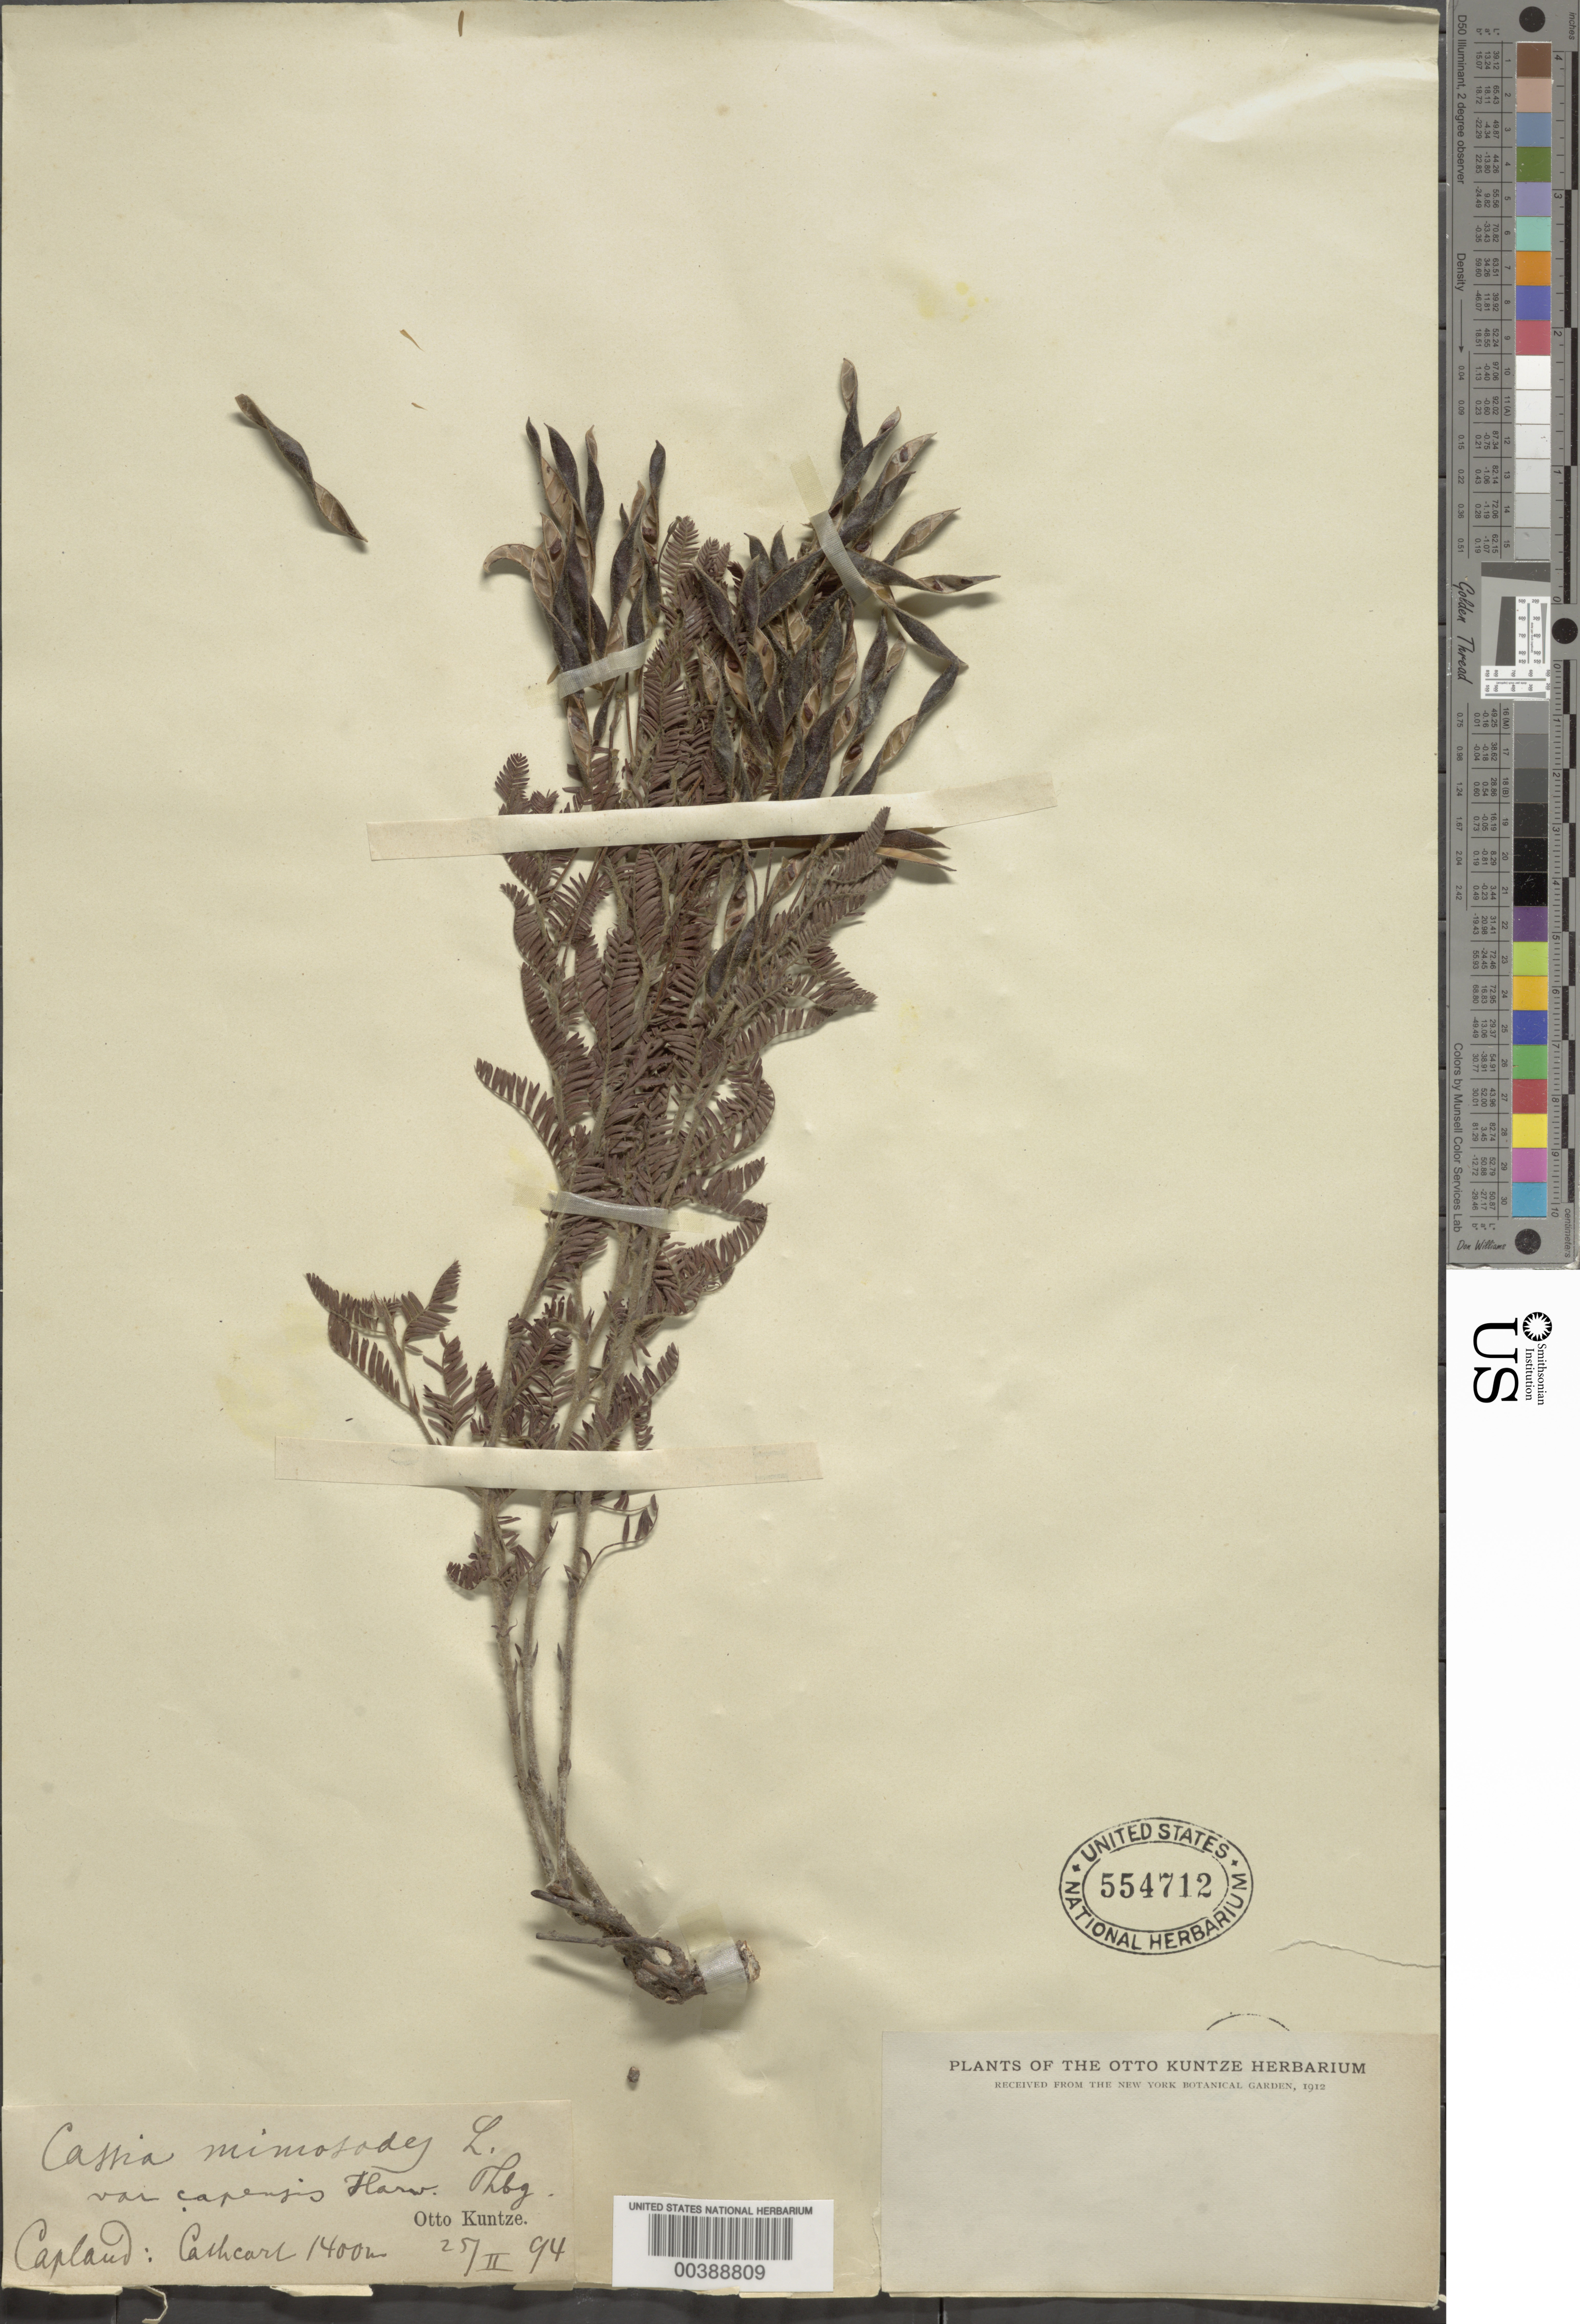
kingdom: Plantae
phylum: Tracheophyta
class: Magnoliopsida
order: Fabales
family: Fabaceae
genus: Chamaecrista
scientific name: Chamaecrista mimosoides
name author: (L.) Greene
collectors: C.E.O. Kuntze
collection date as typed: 25 Feb 1894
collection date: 1894-02-25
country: South Africa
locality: Capland: Cathcart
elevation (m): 1400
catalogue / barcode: US 554712